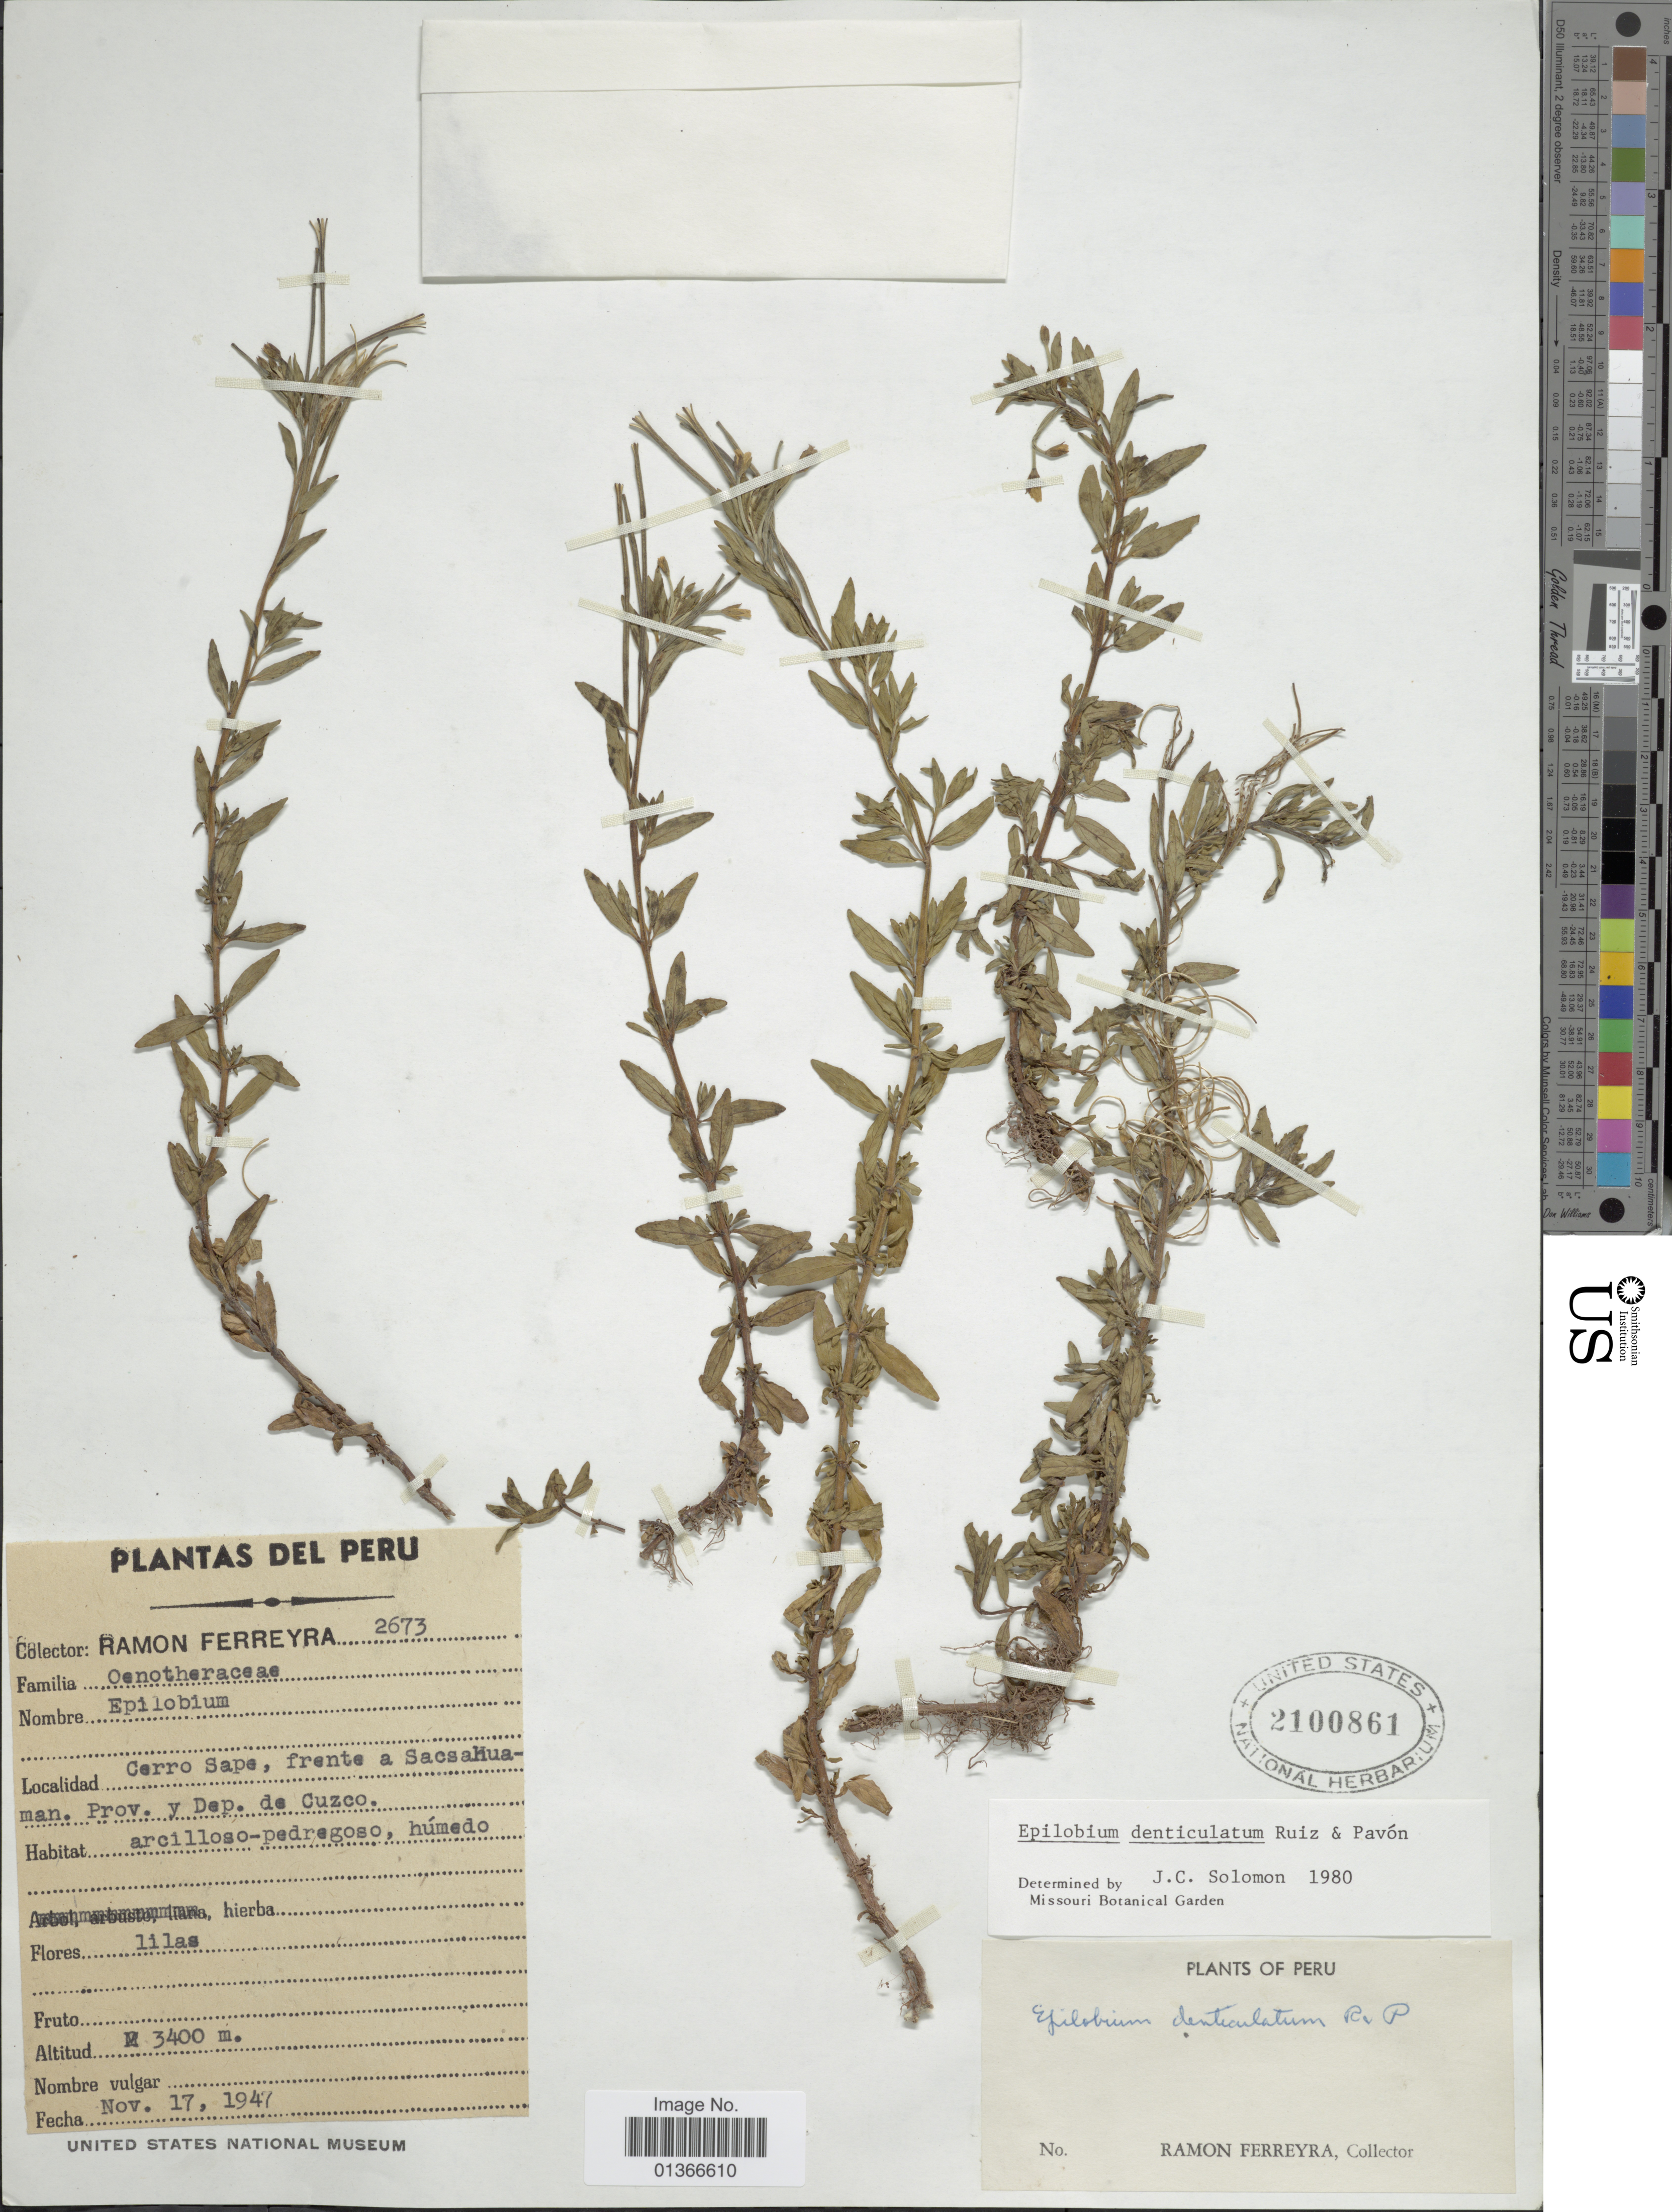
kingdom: Plantae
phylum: Tracheophyta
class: Magnoliopsida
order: Myrtales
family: Onagraceae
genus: Epilobium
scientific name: Epilobium denticulatum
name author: Ruiz & Pav.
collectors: R. A. Ferreyra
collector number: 2673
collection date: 1947-11-17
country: Peru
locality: Cerro Sape, frente a Sacsa Huaman. Prov. y Dep. de Cuzco.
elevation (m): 3400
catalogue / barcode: US 2100861